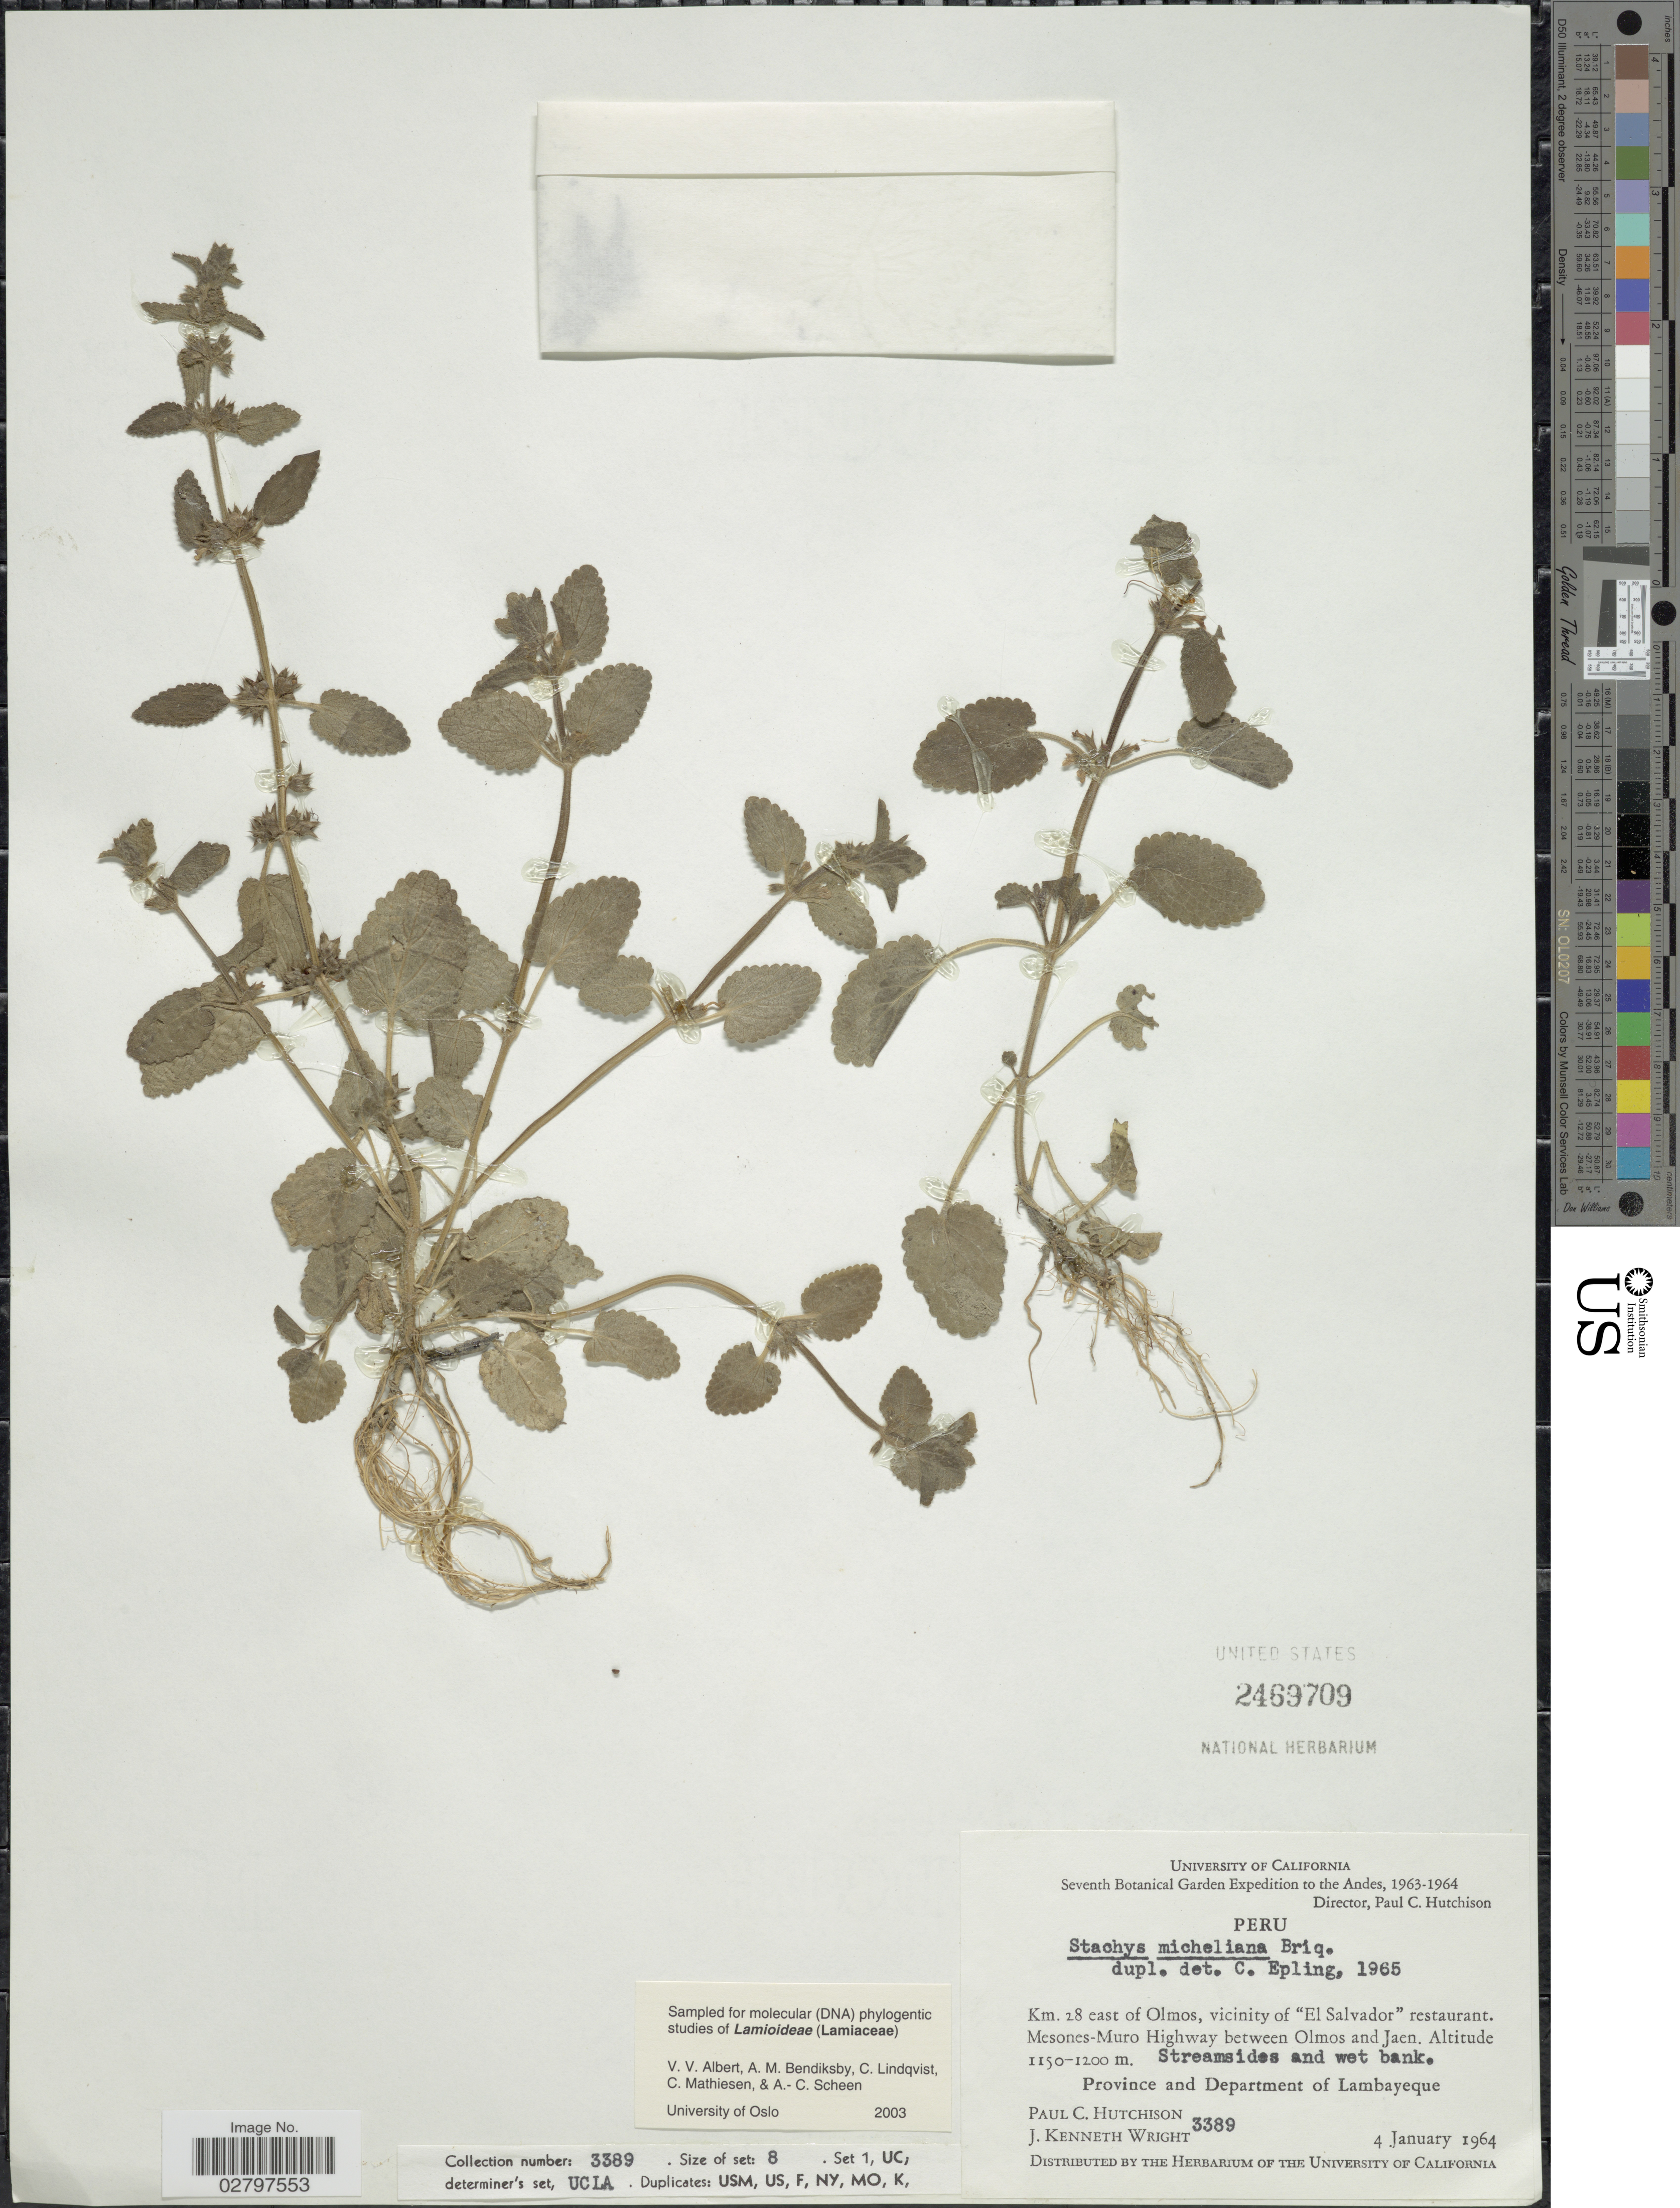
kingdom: Plantae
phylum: Tracheophyta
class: Magnoliopsida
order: Lamiales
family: Lamiaceae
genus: Stachys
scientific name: Stachys micheliana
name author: Briq. ex Micheli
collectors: P. C. Hutchison & J. K. Wright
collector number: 3389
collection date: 1964-01-04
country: Peru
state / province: Lambayeque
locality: Andes, Km. 28 east of Olmos, vicinity of "El Salvador" restaurant, Mesones-Muro Highway between Olmos and Jaen, Province and Department of Lambayeque.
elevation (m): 1150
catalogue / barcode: US 2469709